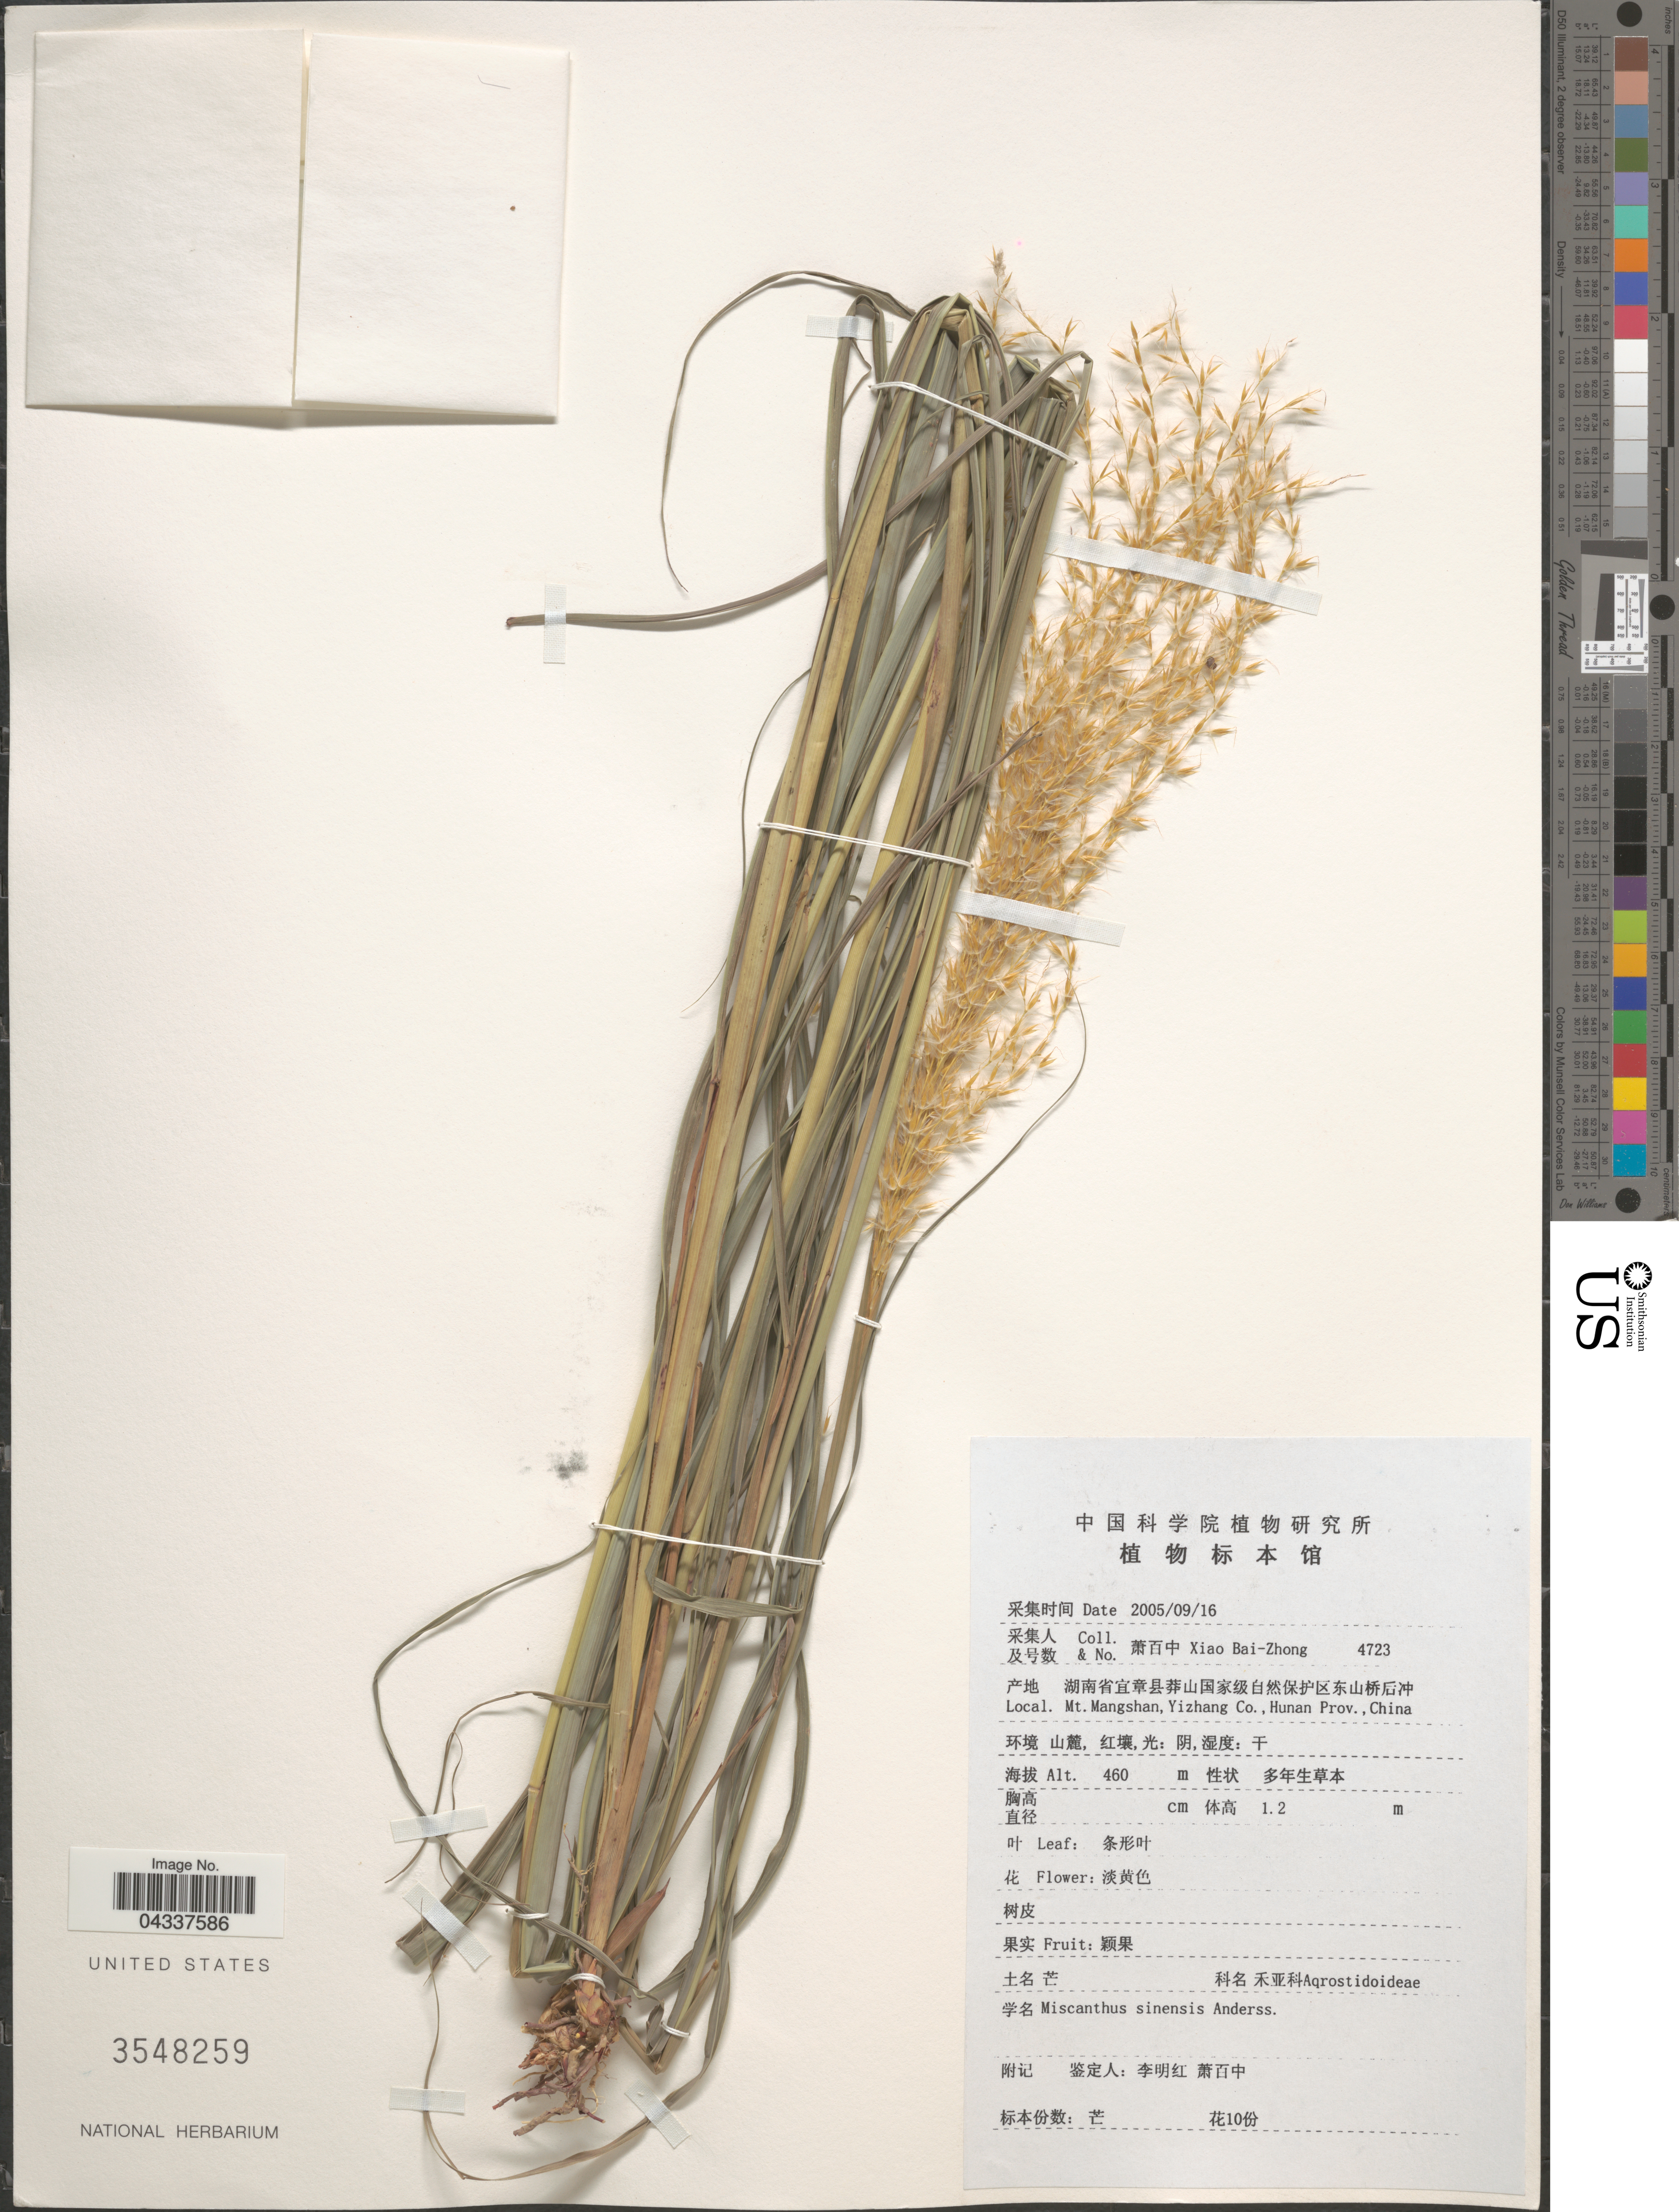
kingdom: Plantae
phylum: Tracheophyta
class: Liliopsida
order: Poales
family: Poaceae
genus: Miscanthus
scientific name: Miscanthus sinensis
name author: Andersson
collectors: B. Z. Xiao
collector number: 4723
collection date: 2005-09-16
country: China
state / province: Hunan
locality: X. Mt. Mangshan, Yizhang Co.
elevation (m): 460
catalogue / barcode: US 3548259